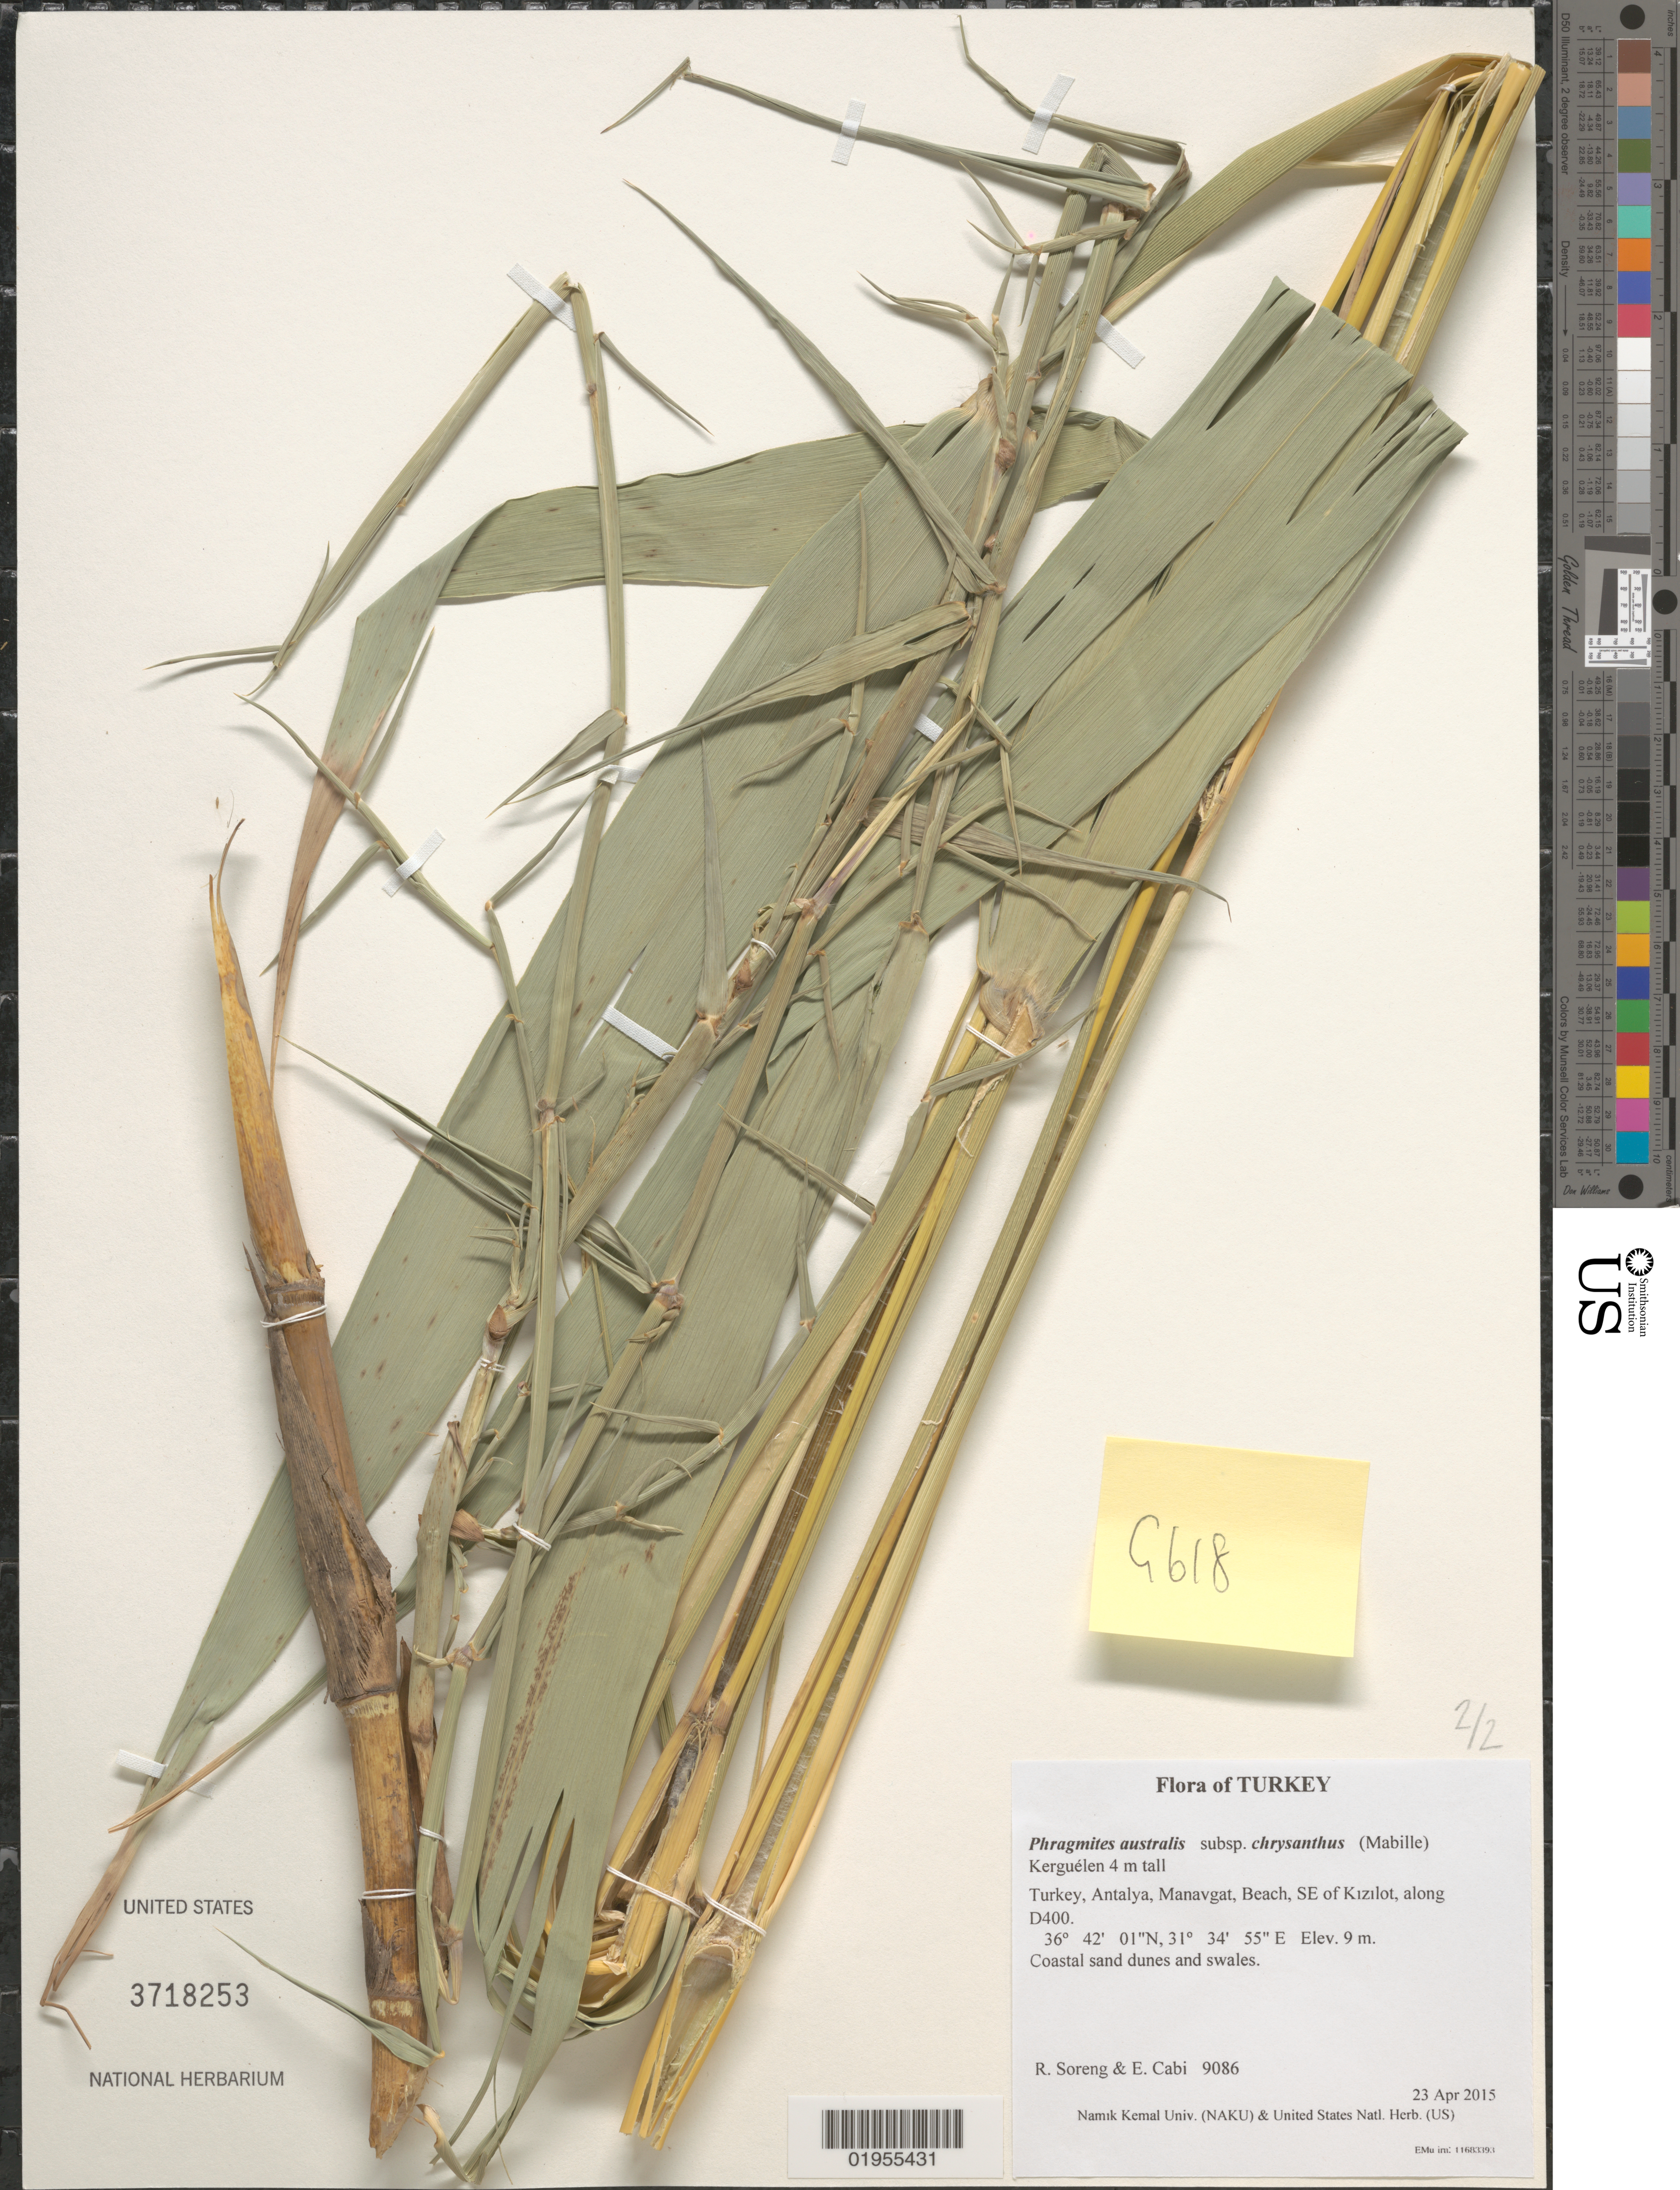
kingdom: Plantae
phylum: Tracheophyta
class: Liliopsida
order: Poales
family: Poaceae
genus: Phragmites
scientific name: Phragmites australis subsp. chrysanthus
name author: (Mabille) Kerguélen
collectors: R. J. Soreng & E. Cabi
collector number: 9086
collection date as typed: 2015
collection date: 2015-04-23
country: Turkey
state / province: Antalya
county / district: Manavgat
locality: Beach, SE of Kizilot, along D400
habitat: Coastal sand dunes and swales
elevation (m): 9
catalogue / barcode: US 3718253